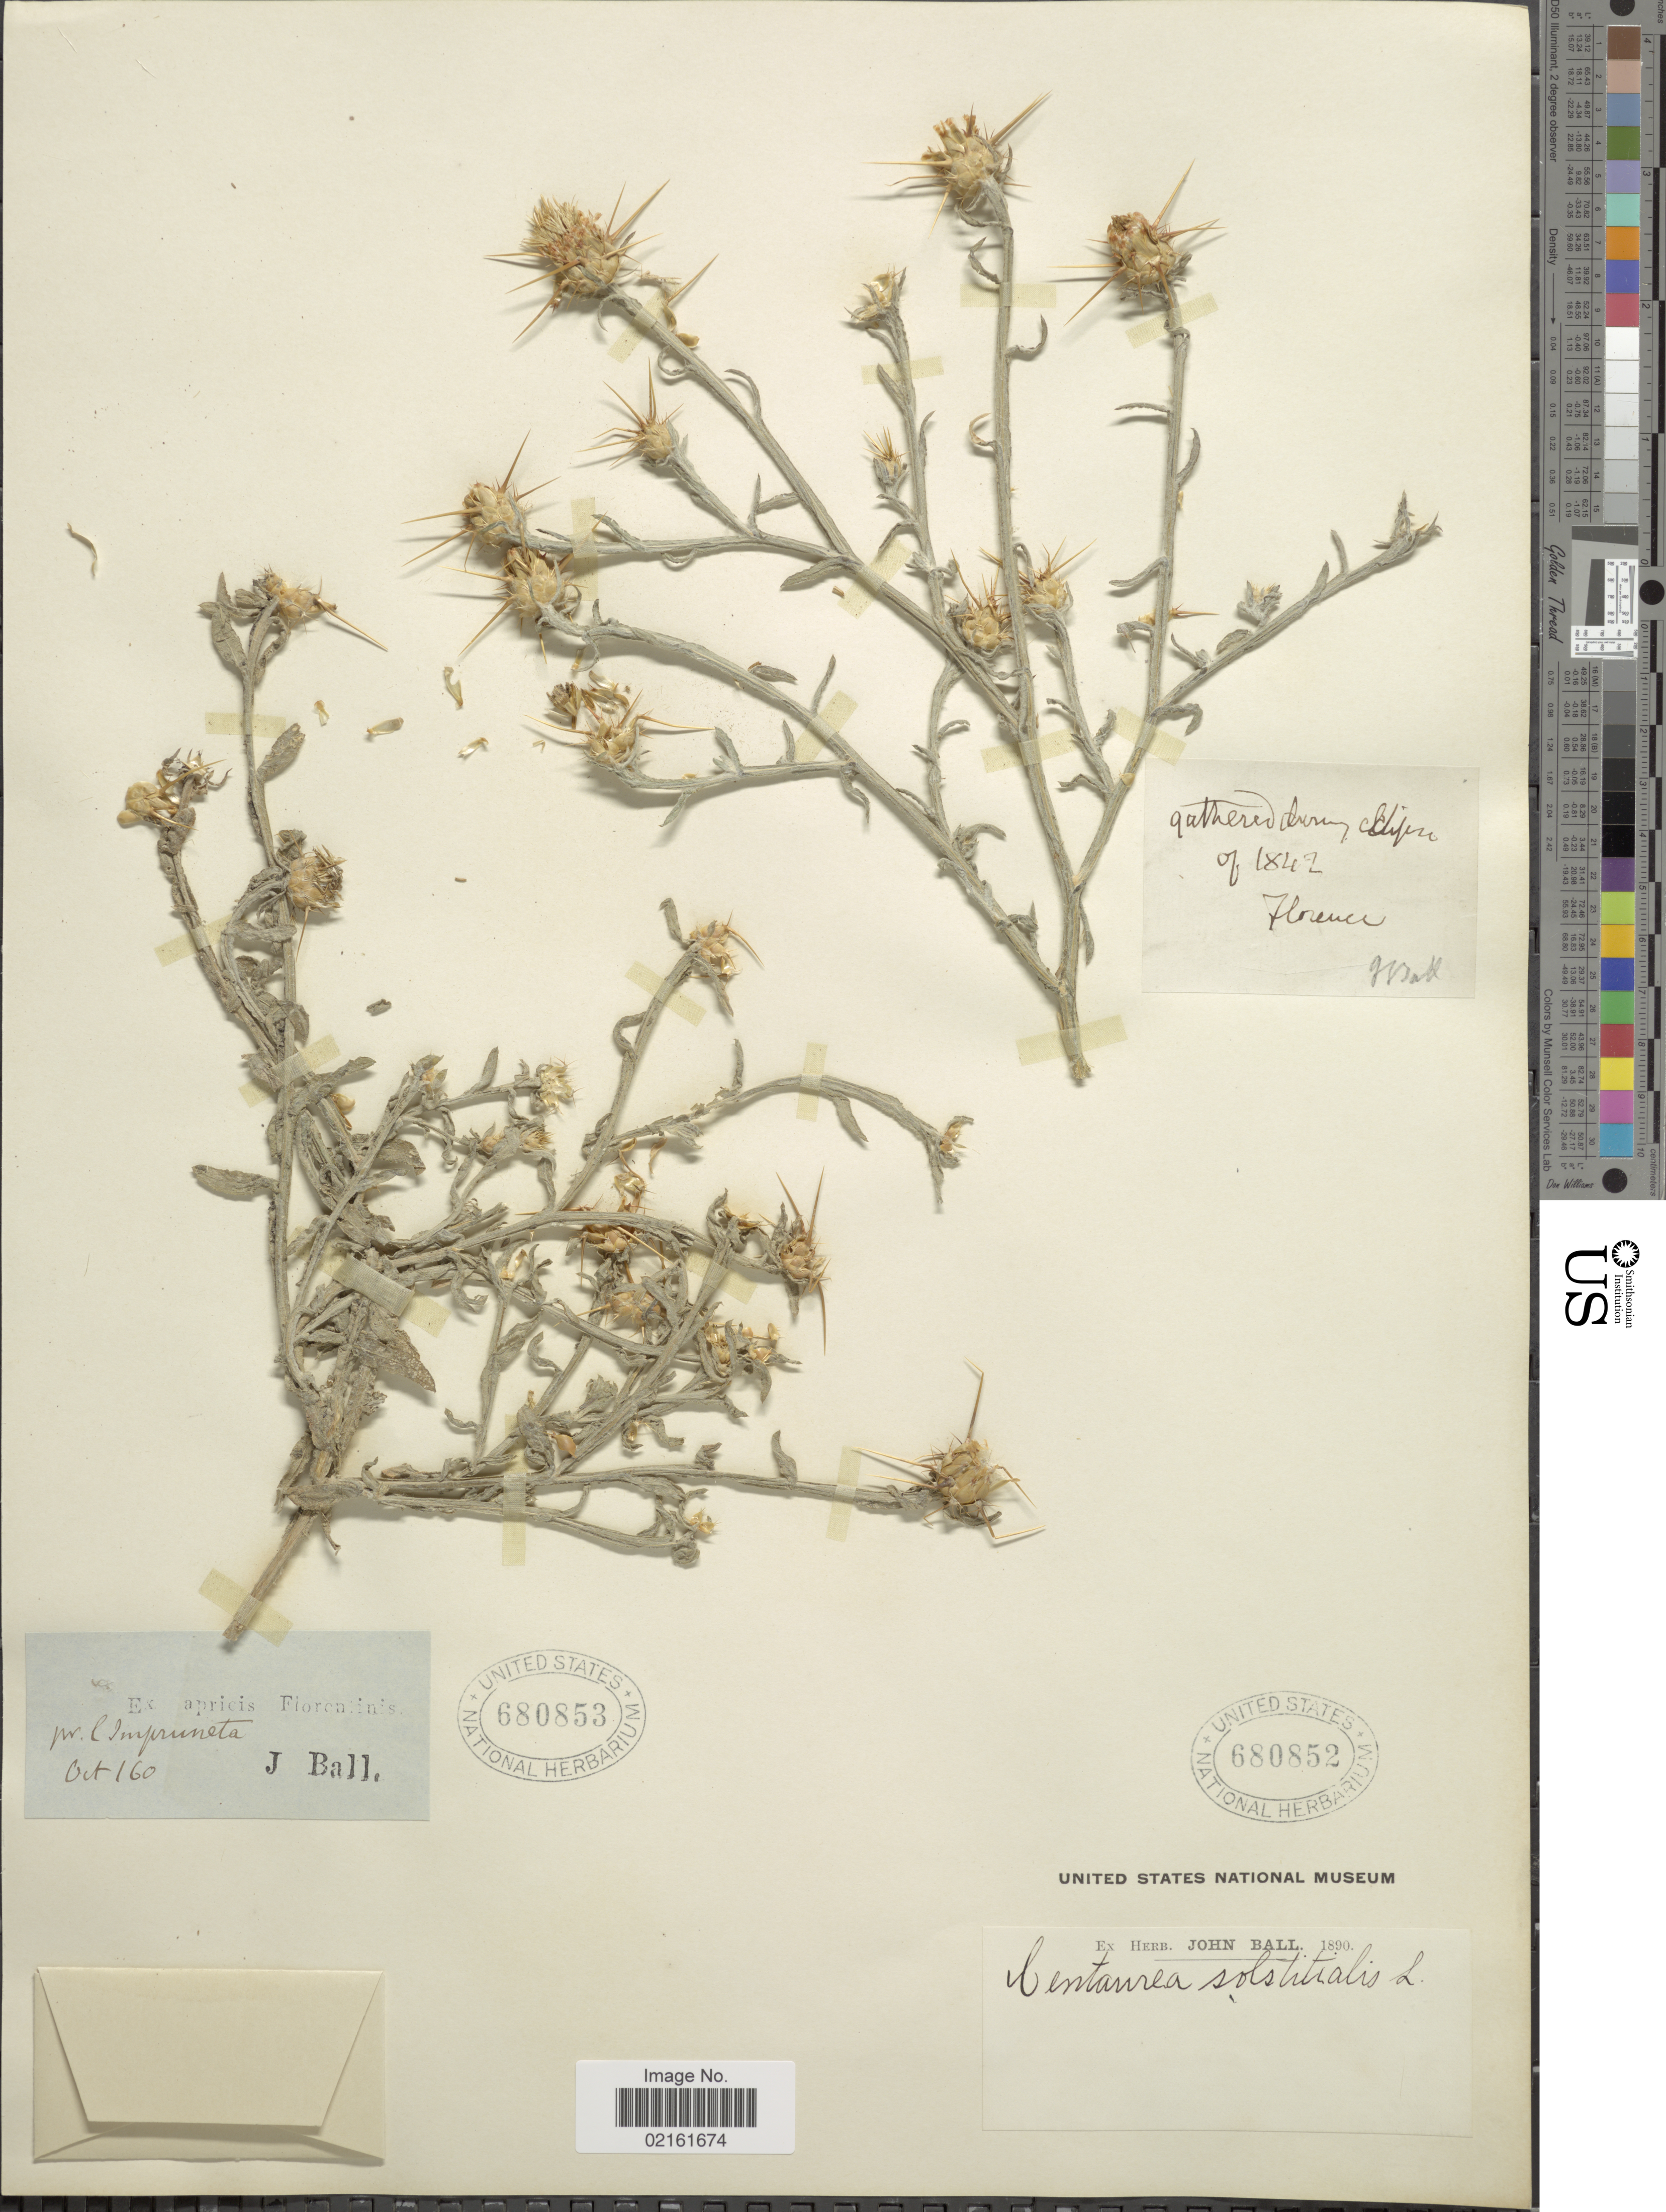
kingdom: Plantae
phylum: Tracheophyta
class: Magnoliopsida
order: Asterales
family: Asteraceae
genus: Centaurea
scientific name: Centaurea solstitialis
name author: L.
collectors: J. Ball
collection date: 1842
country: Italy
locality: Florence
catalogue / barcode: US 680852